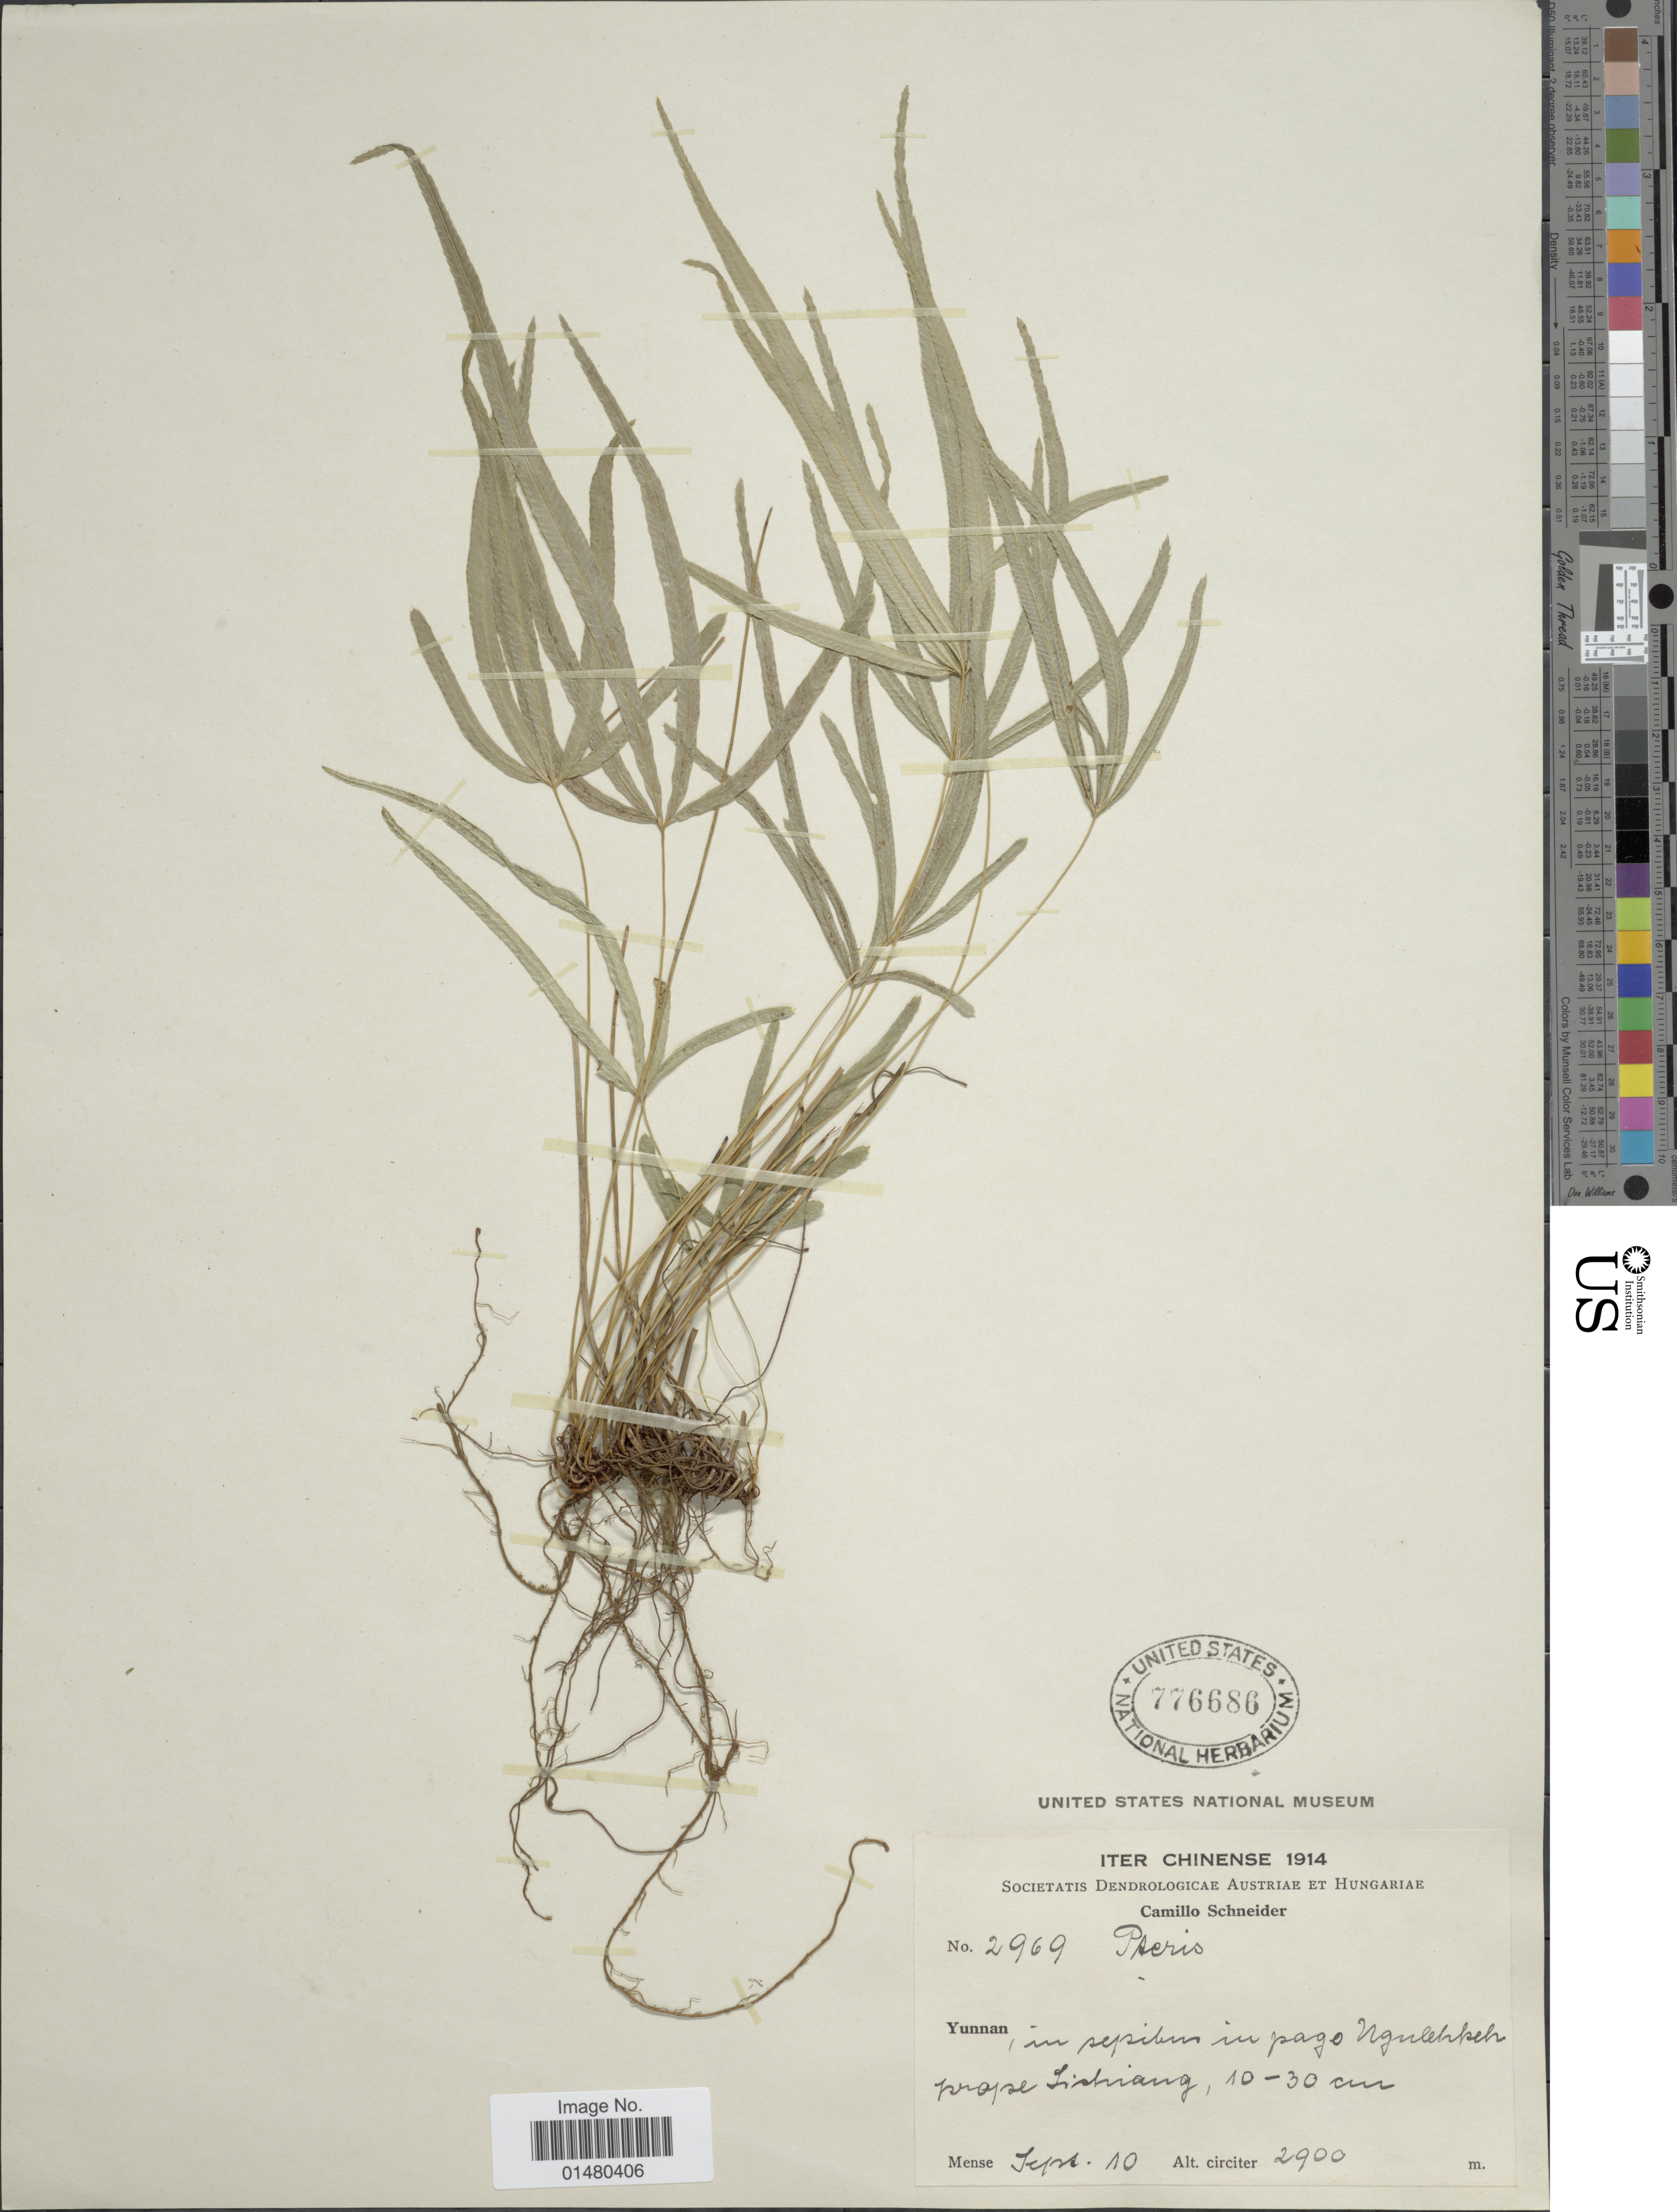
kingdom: Plantae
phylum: Tracheophyta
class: Polypodiopsida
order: Polypodiales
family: Pteridaceae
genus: Pteris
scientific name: Pteris dactylina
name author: Hook.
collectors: C. Schneider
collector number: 2969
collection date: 1919-09-10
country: China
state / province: Yunnan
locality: In sepibus in pago Ngulehkeh prope Listiang [interpreted]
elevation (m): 10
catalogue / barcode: US 776686